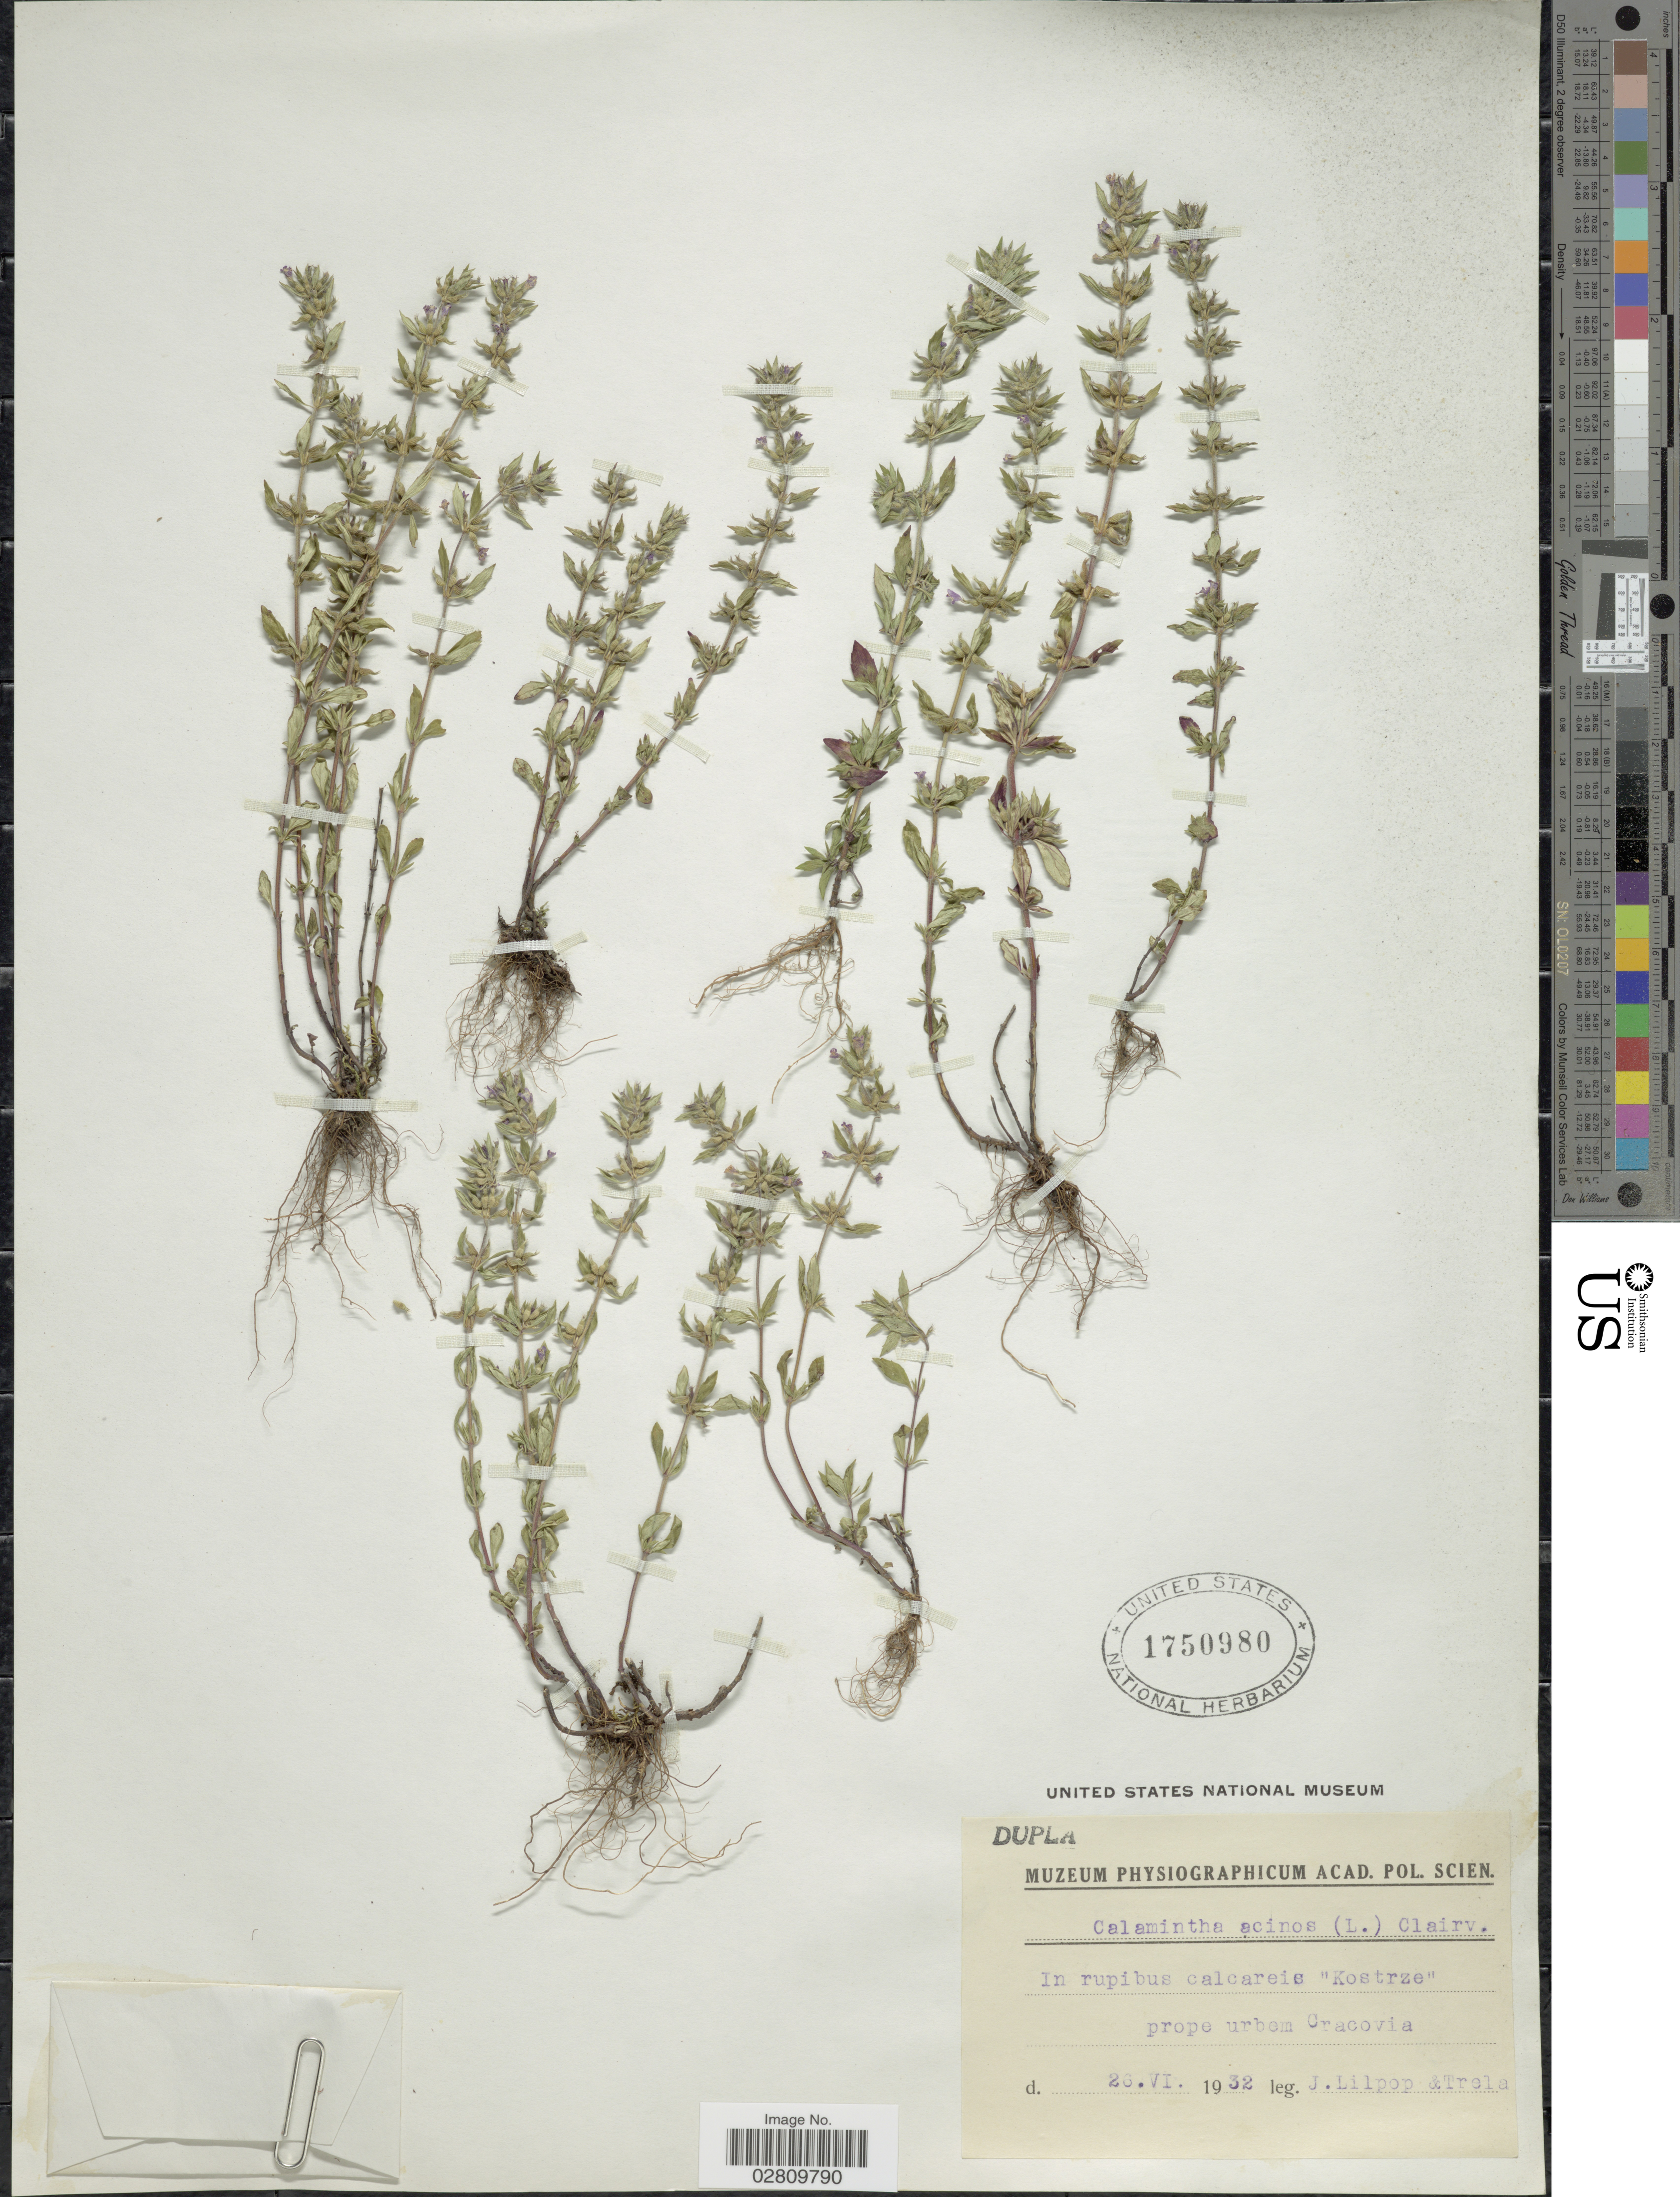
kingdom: Plantae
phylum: Tracheophyta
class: Magnoliopsida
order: Lamiales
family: Lamiaceae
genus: Acinos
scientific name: Acinos acinos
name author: (L.) Huth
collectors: J. Lilpop & Trela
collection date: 1932-06-26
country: Poland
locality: In rupibus calcareis "Kostrze" prope urbem Cracovia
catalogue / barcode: US 1750980